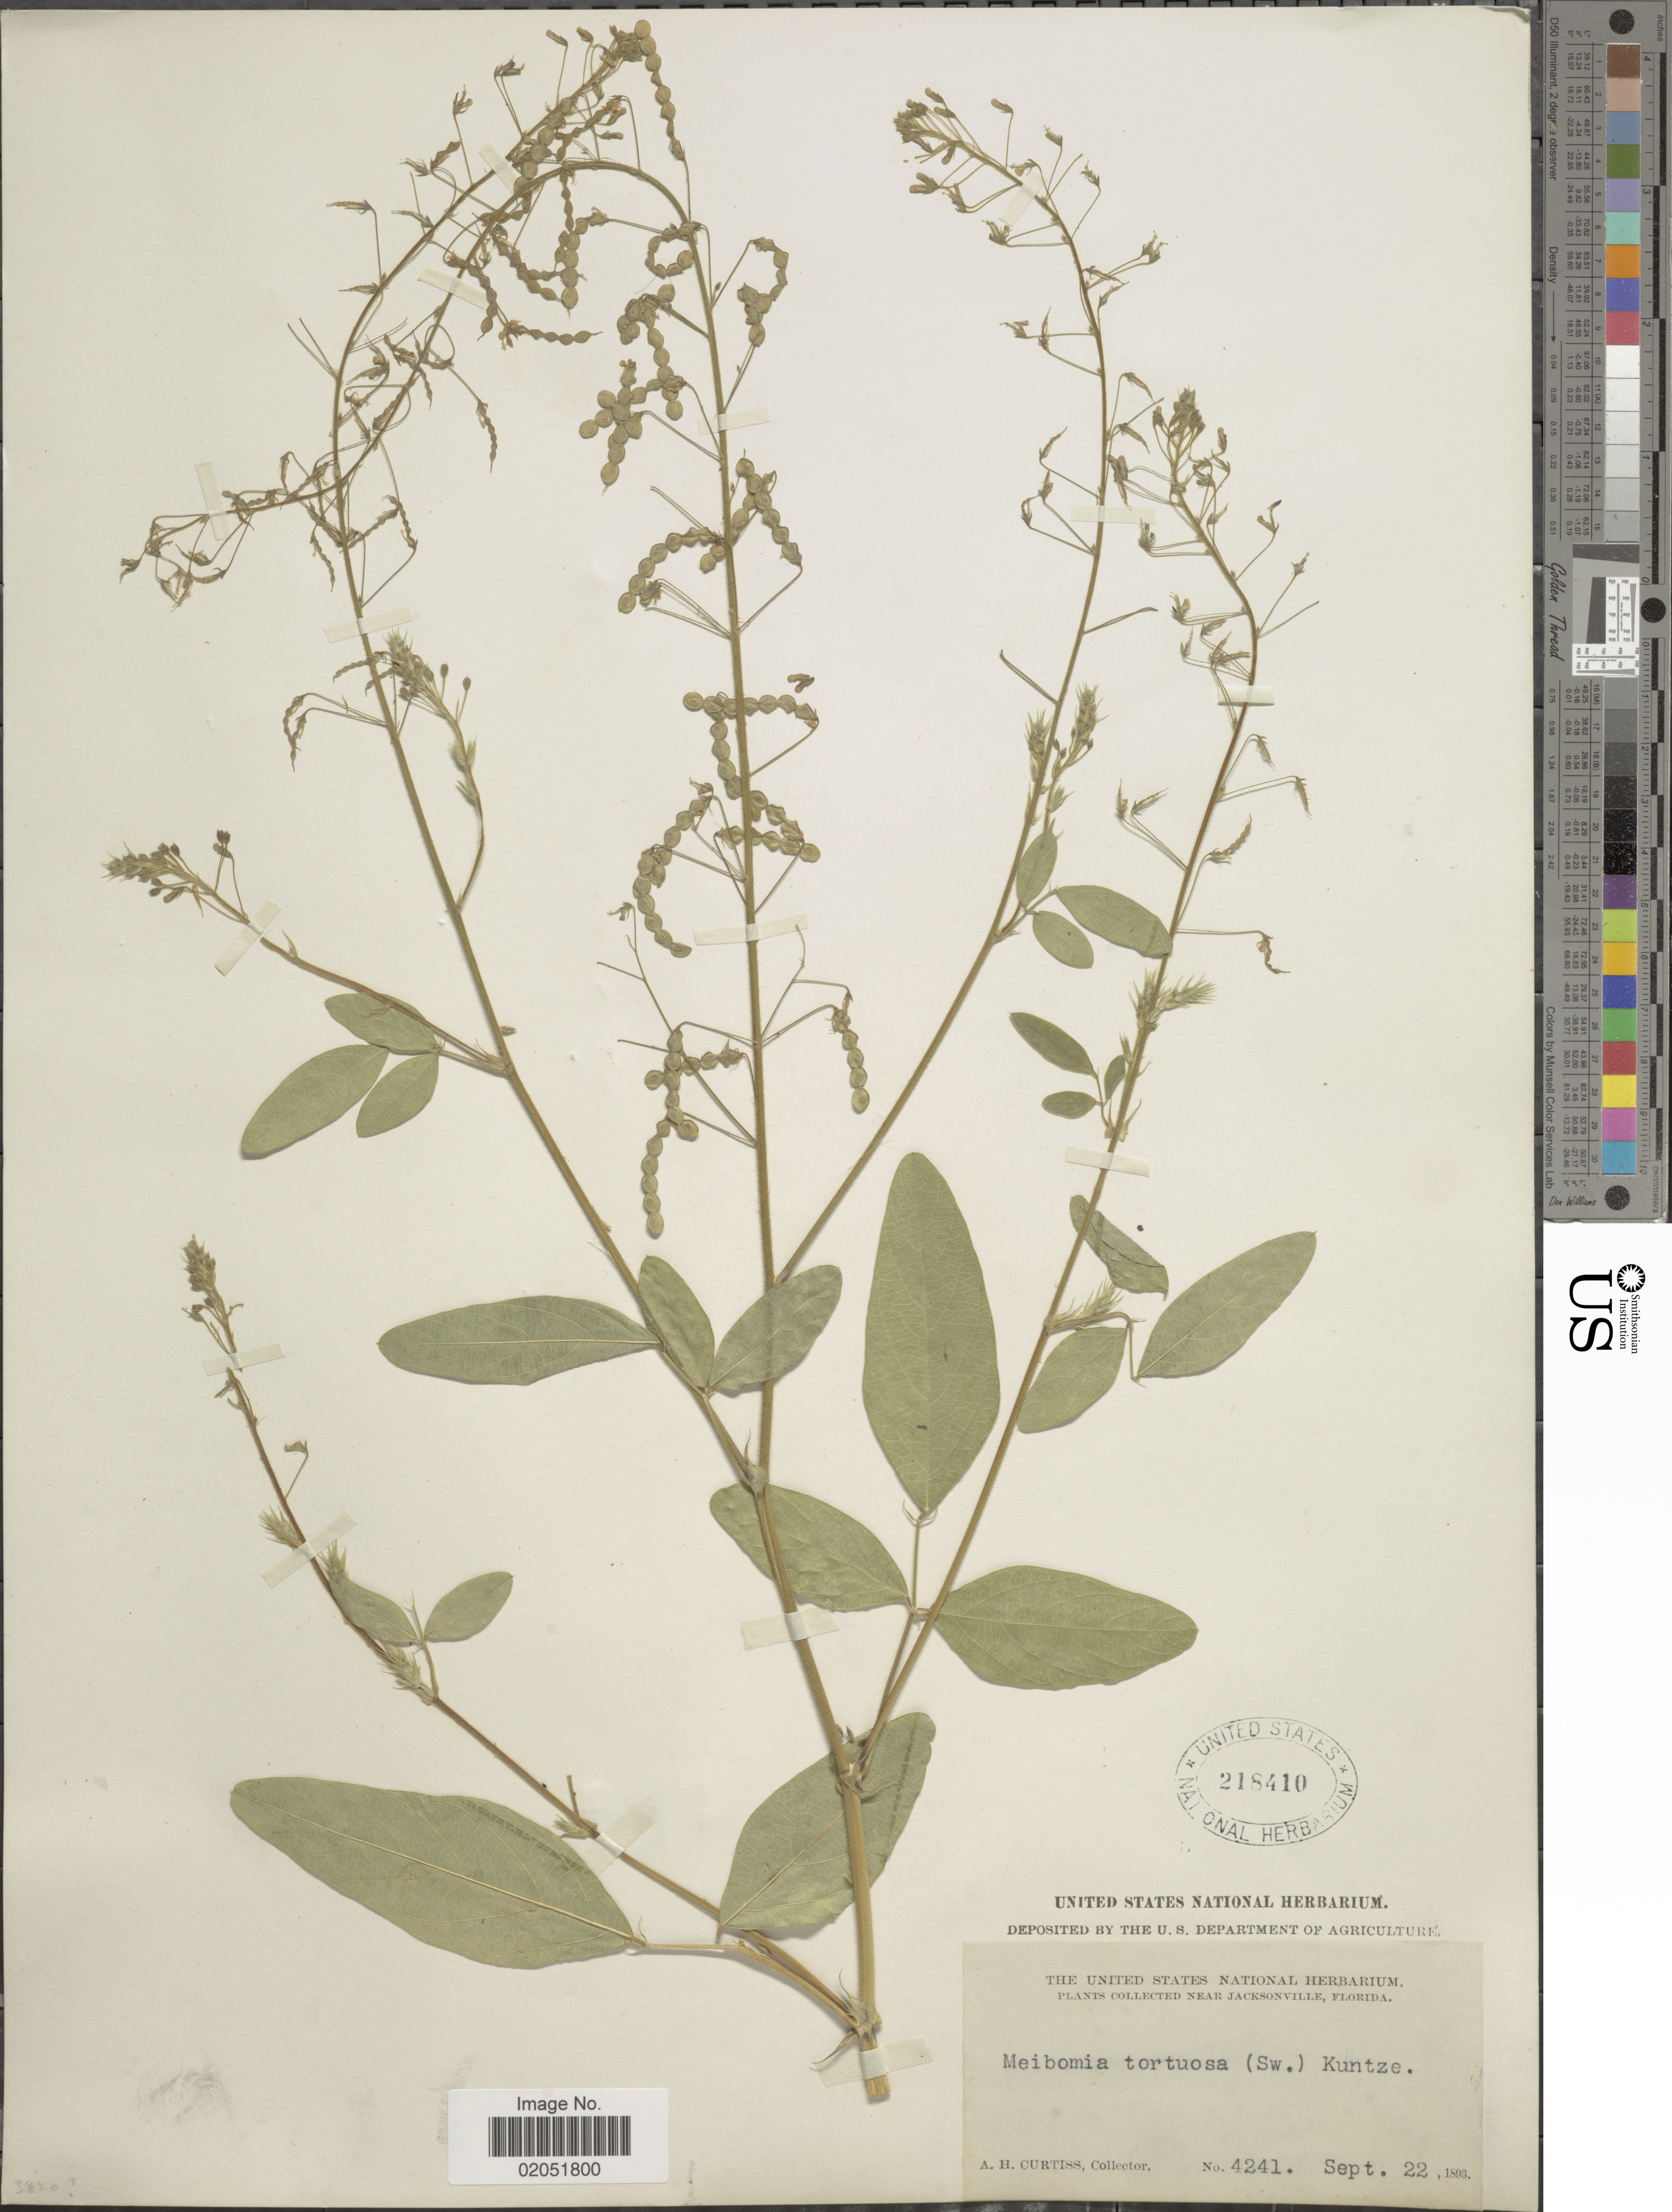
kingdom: Plantae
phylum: Tracheophyta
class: Magnoliopsida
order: Fabales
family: Fabaceae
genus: Desmodium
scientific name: Desmodium tortuosum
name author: (Sw.) DC.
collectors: A. H. Curtiss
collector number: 4241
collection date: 1893-09-22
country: United States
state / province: Florida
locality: Jacksonville, Florida.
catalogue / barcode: US 218410